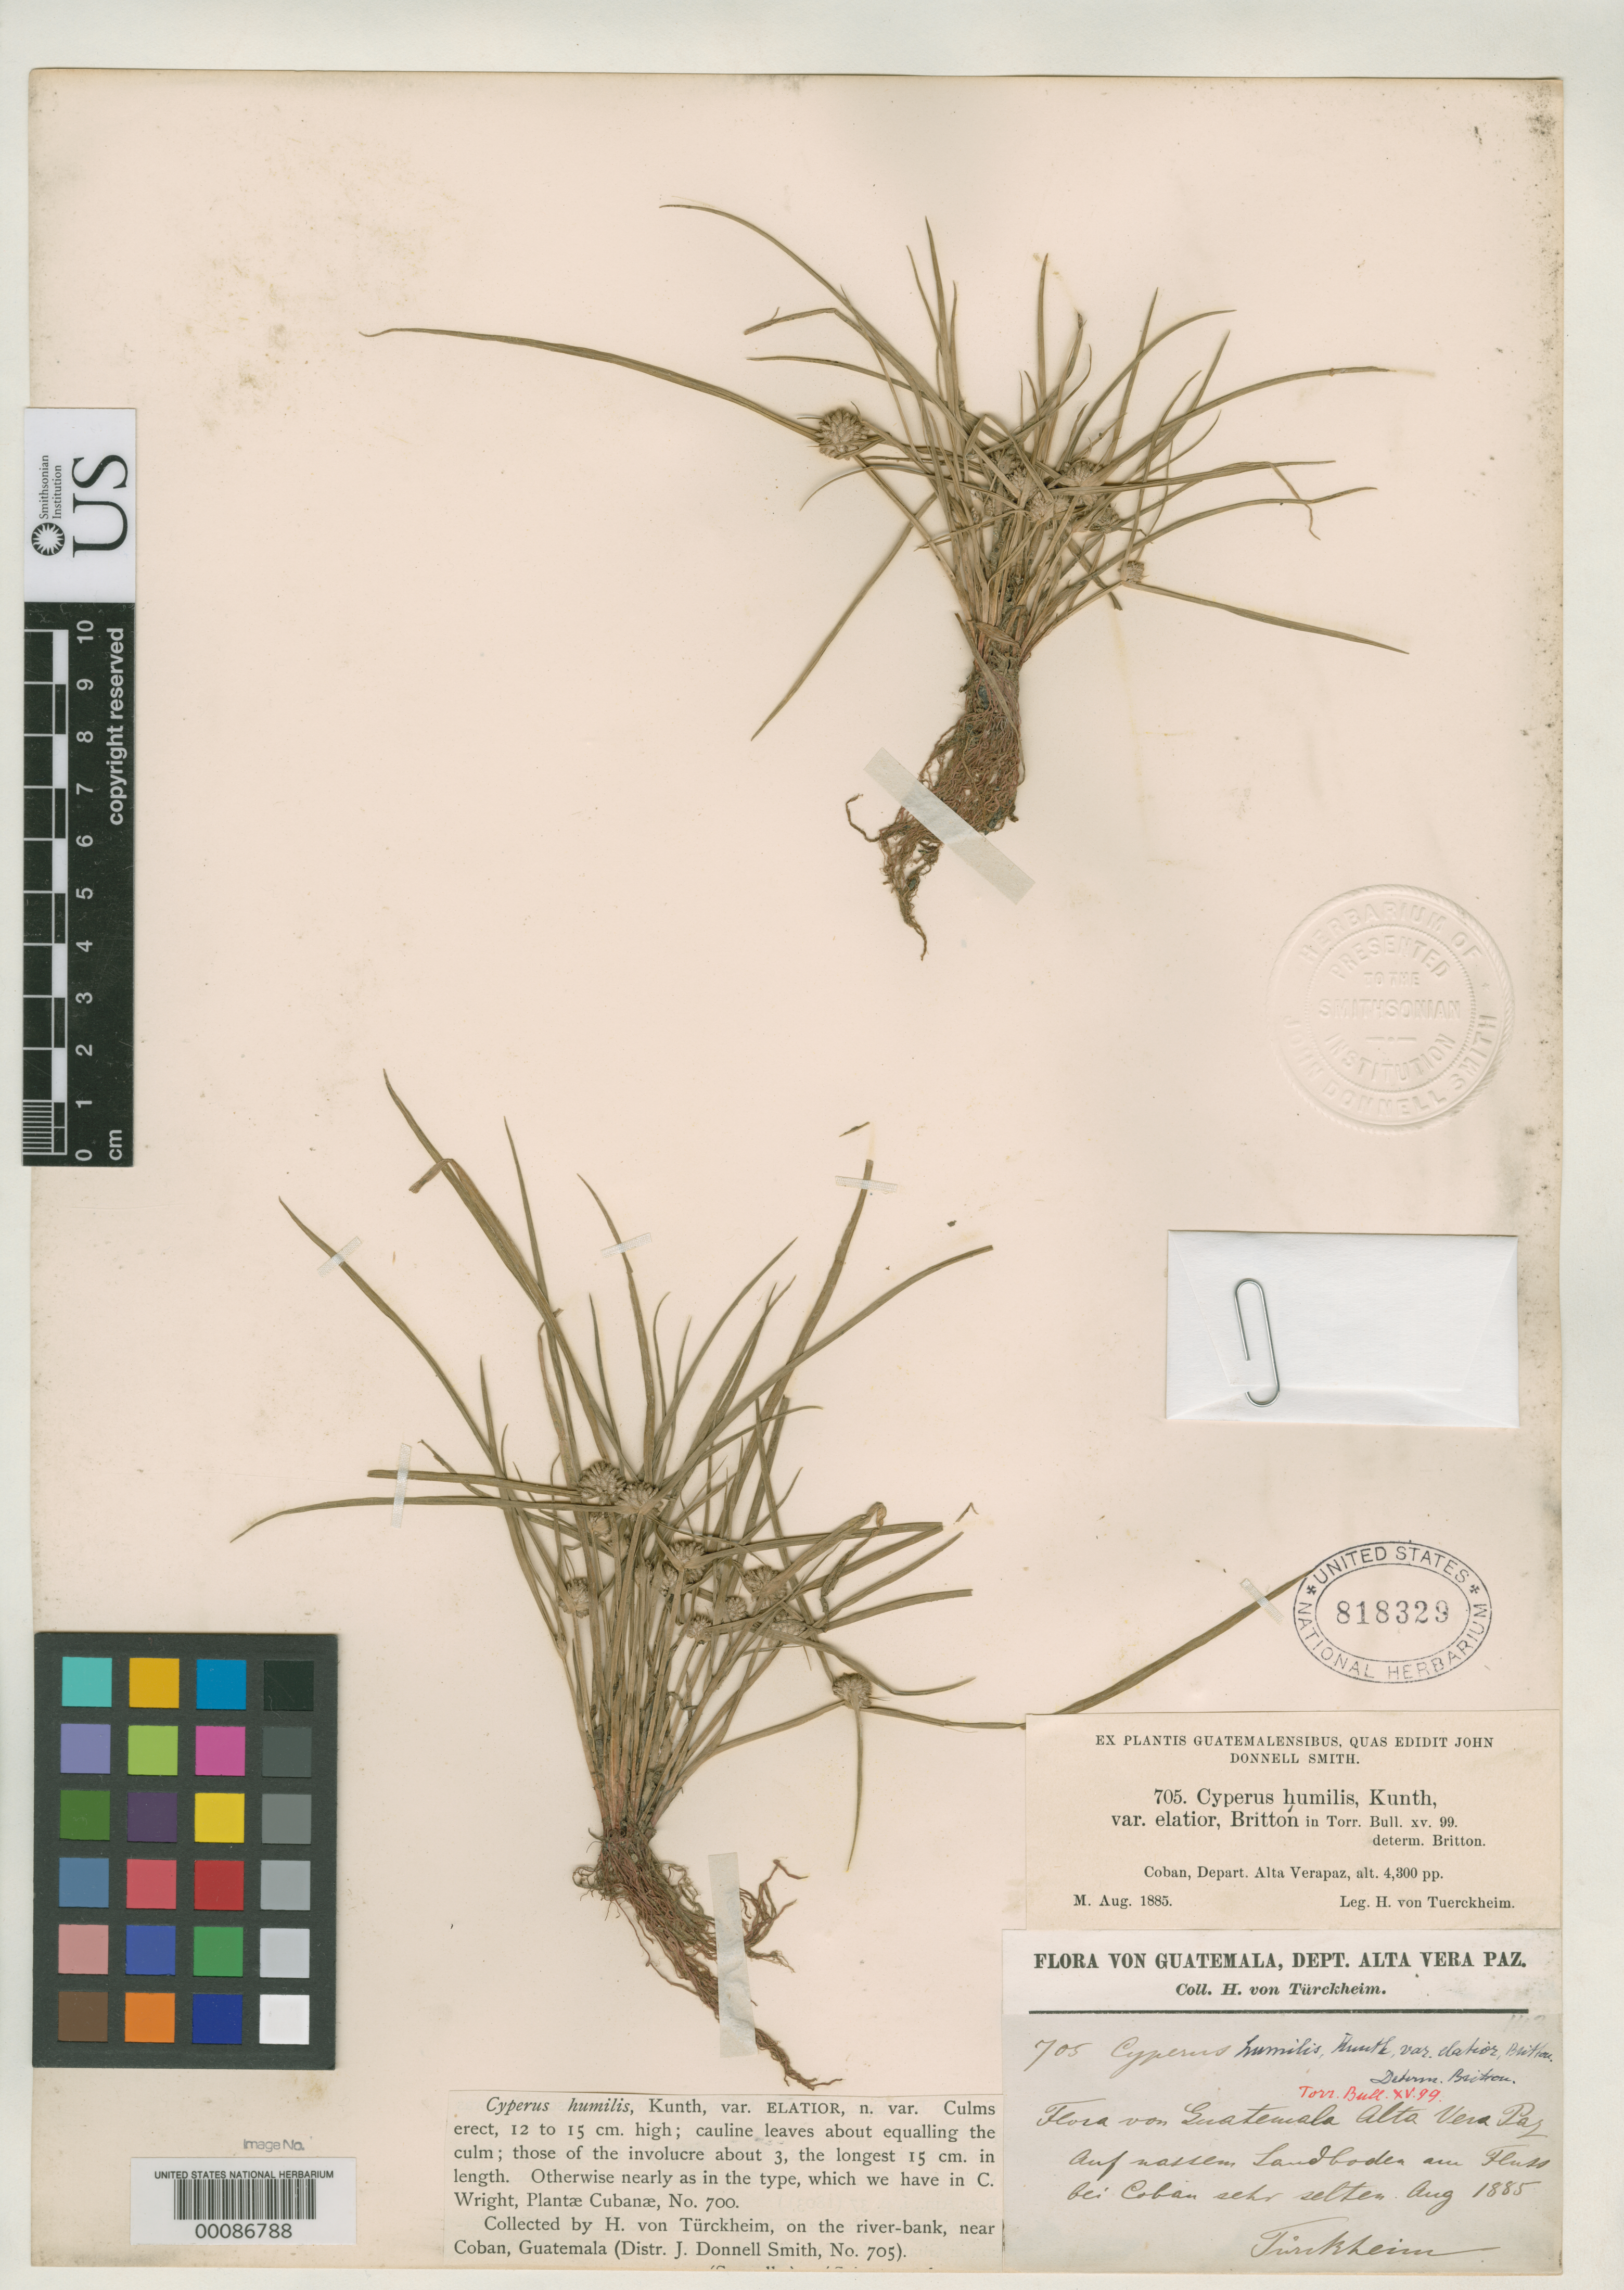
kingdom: Plantae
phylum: Tracheophyta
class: Liliopsida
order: Poales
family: Cyperaceae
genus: Cyperus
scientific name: Cyperus humilis var. elatior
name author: Britton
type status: Type Collection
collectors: H. von Türckheim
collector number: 705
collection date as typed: Aug 1885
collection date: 1885-08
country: Guatemala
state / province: Alta Verapaz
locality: Near Cobán.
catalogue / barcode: US 818329